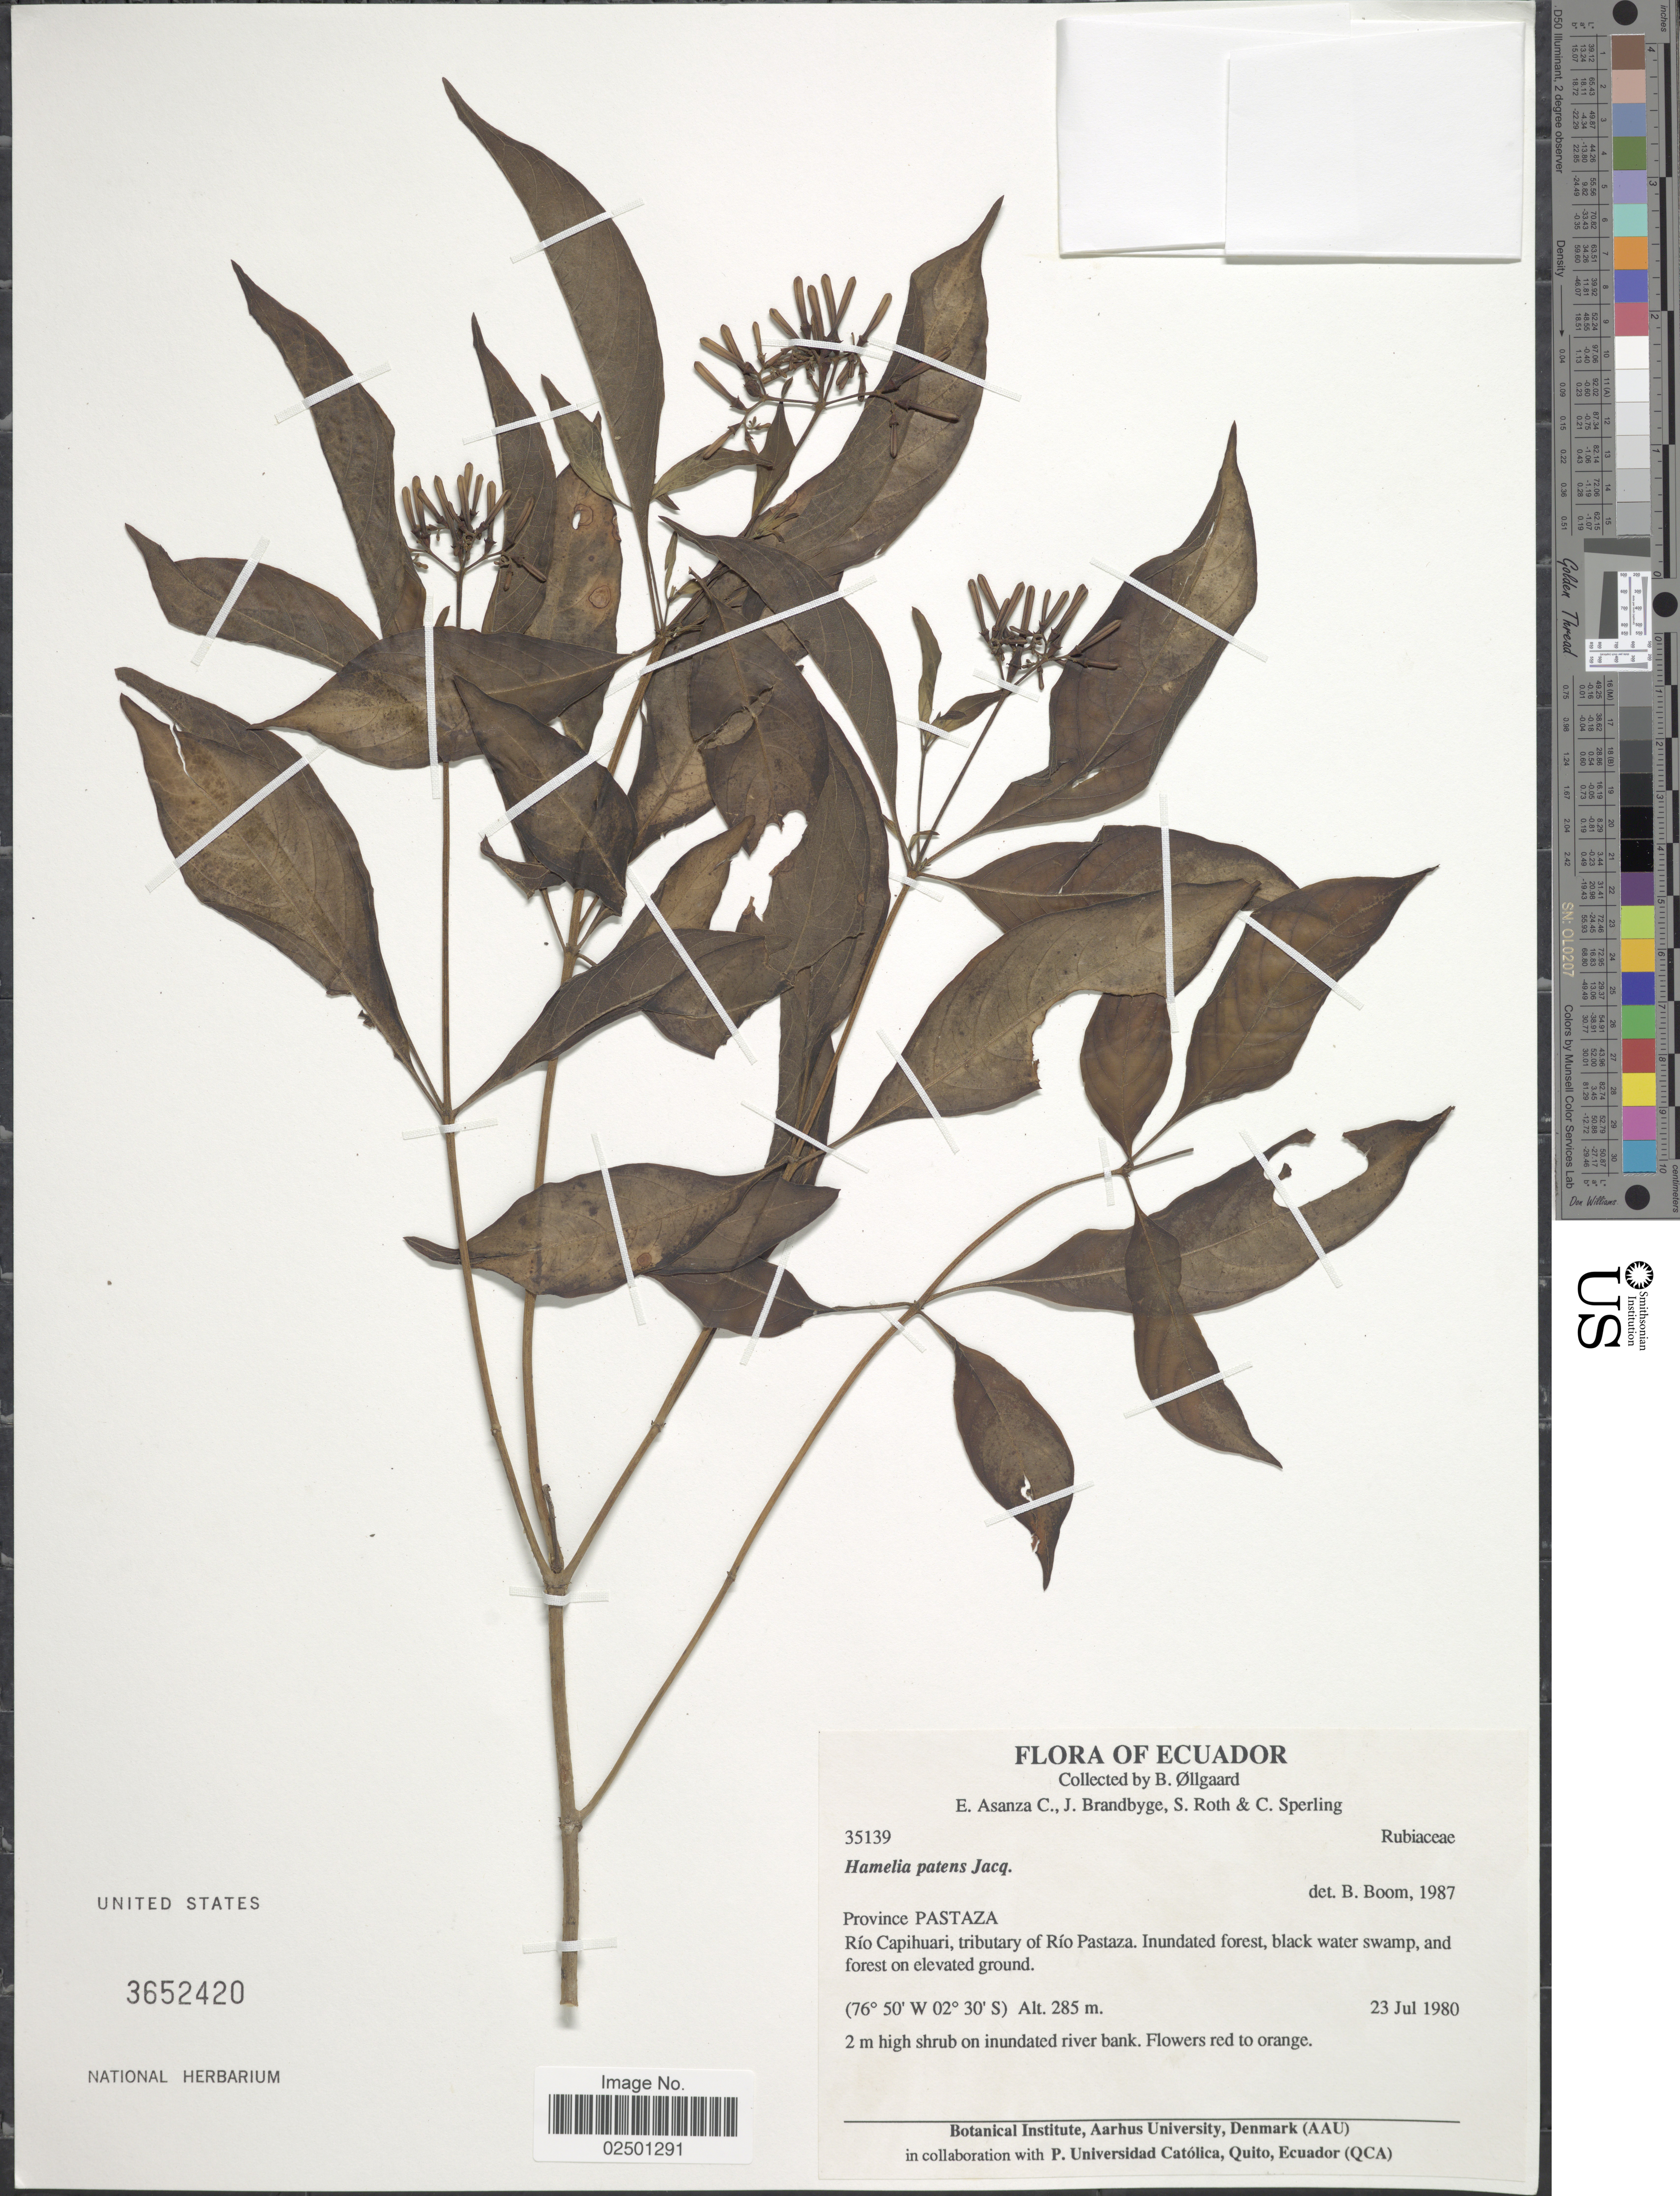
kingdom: Plantae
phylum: Tracheophyta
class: Magnoliopsida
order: Gentianales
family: Rubiaceae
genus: Hamelia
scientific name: Hamelia patens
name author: Jacq.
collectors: B. Øllgaard, E. Asanza C., J. Brandbyge, S. Roth & C. Sperling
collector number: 35139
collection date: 1980-07-23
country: Ecuador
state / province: Pastaza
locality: Rio Capihuari, tributary of Rio Pastaza.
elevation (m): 285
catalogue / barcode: US 3652420